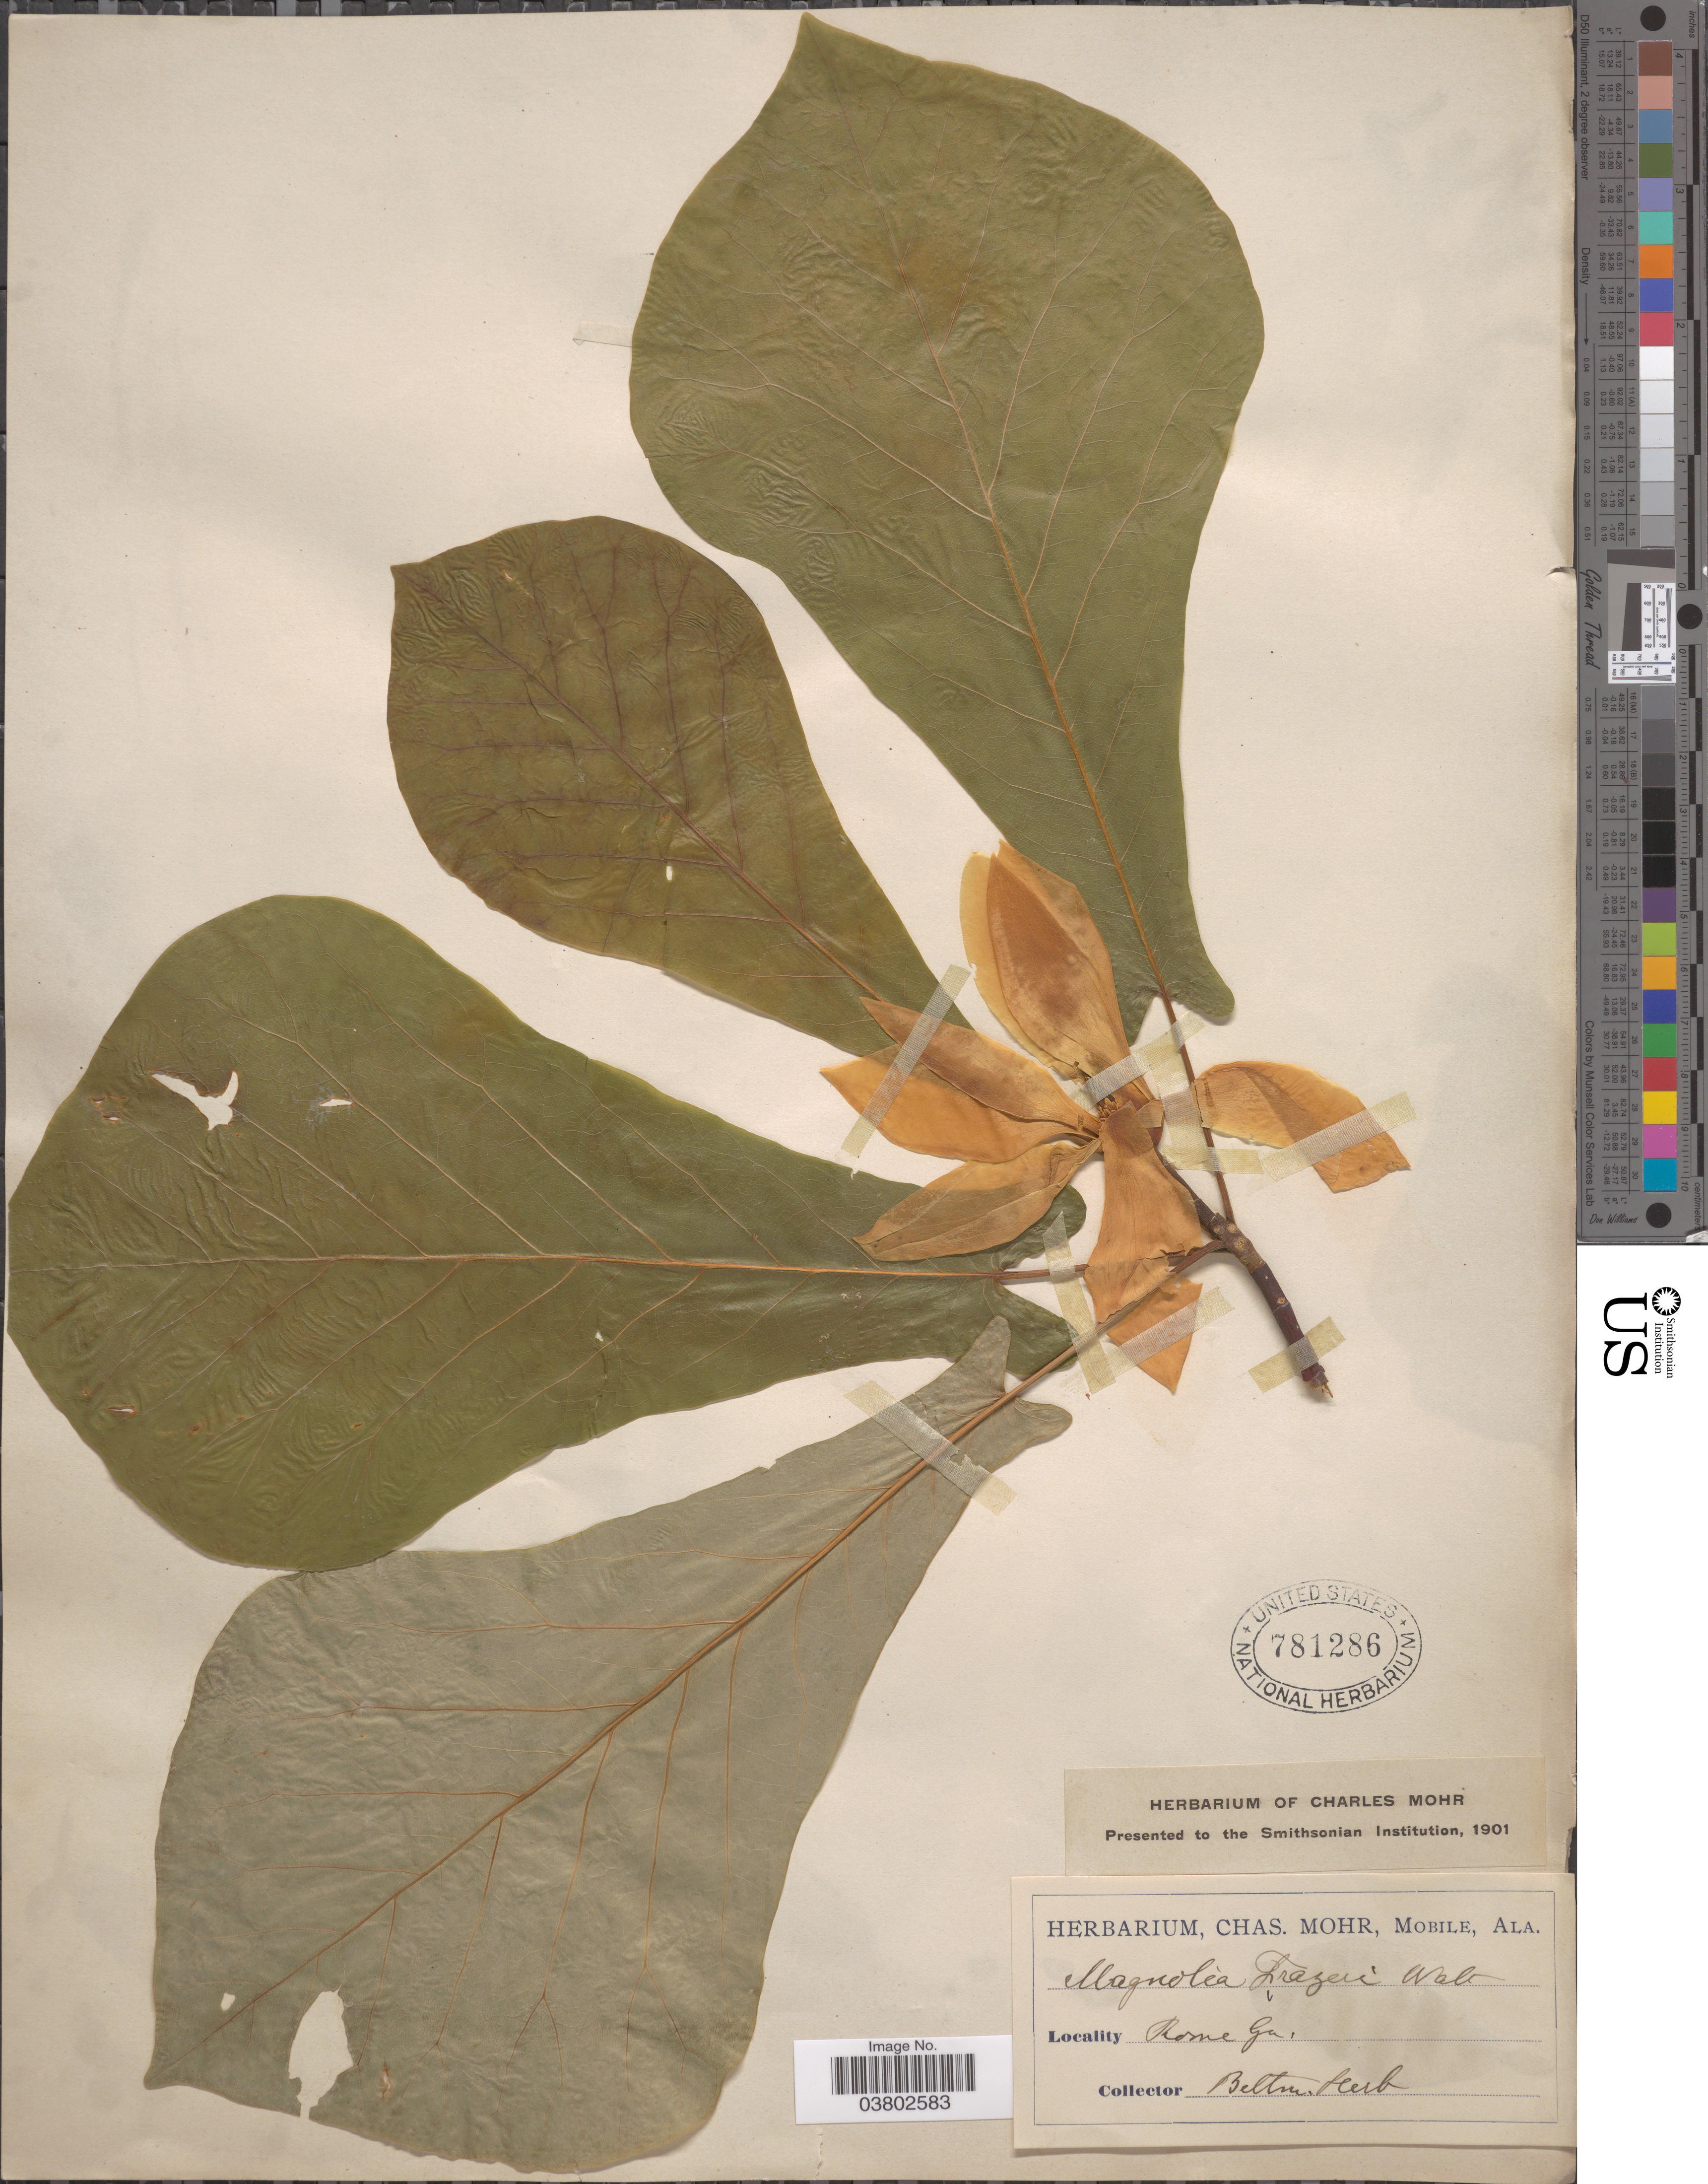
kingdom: Plantae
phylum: Tracheophyta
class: Magnoliopsida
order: Magnoliales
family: Magnoliaceae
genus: Magnolia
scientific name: Magnolia fraseri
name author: Walter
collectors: ex herb. Biltmore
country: United States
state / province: Georgia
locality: Korne.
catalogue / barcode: US 781286